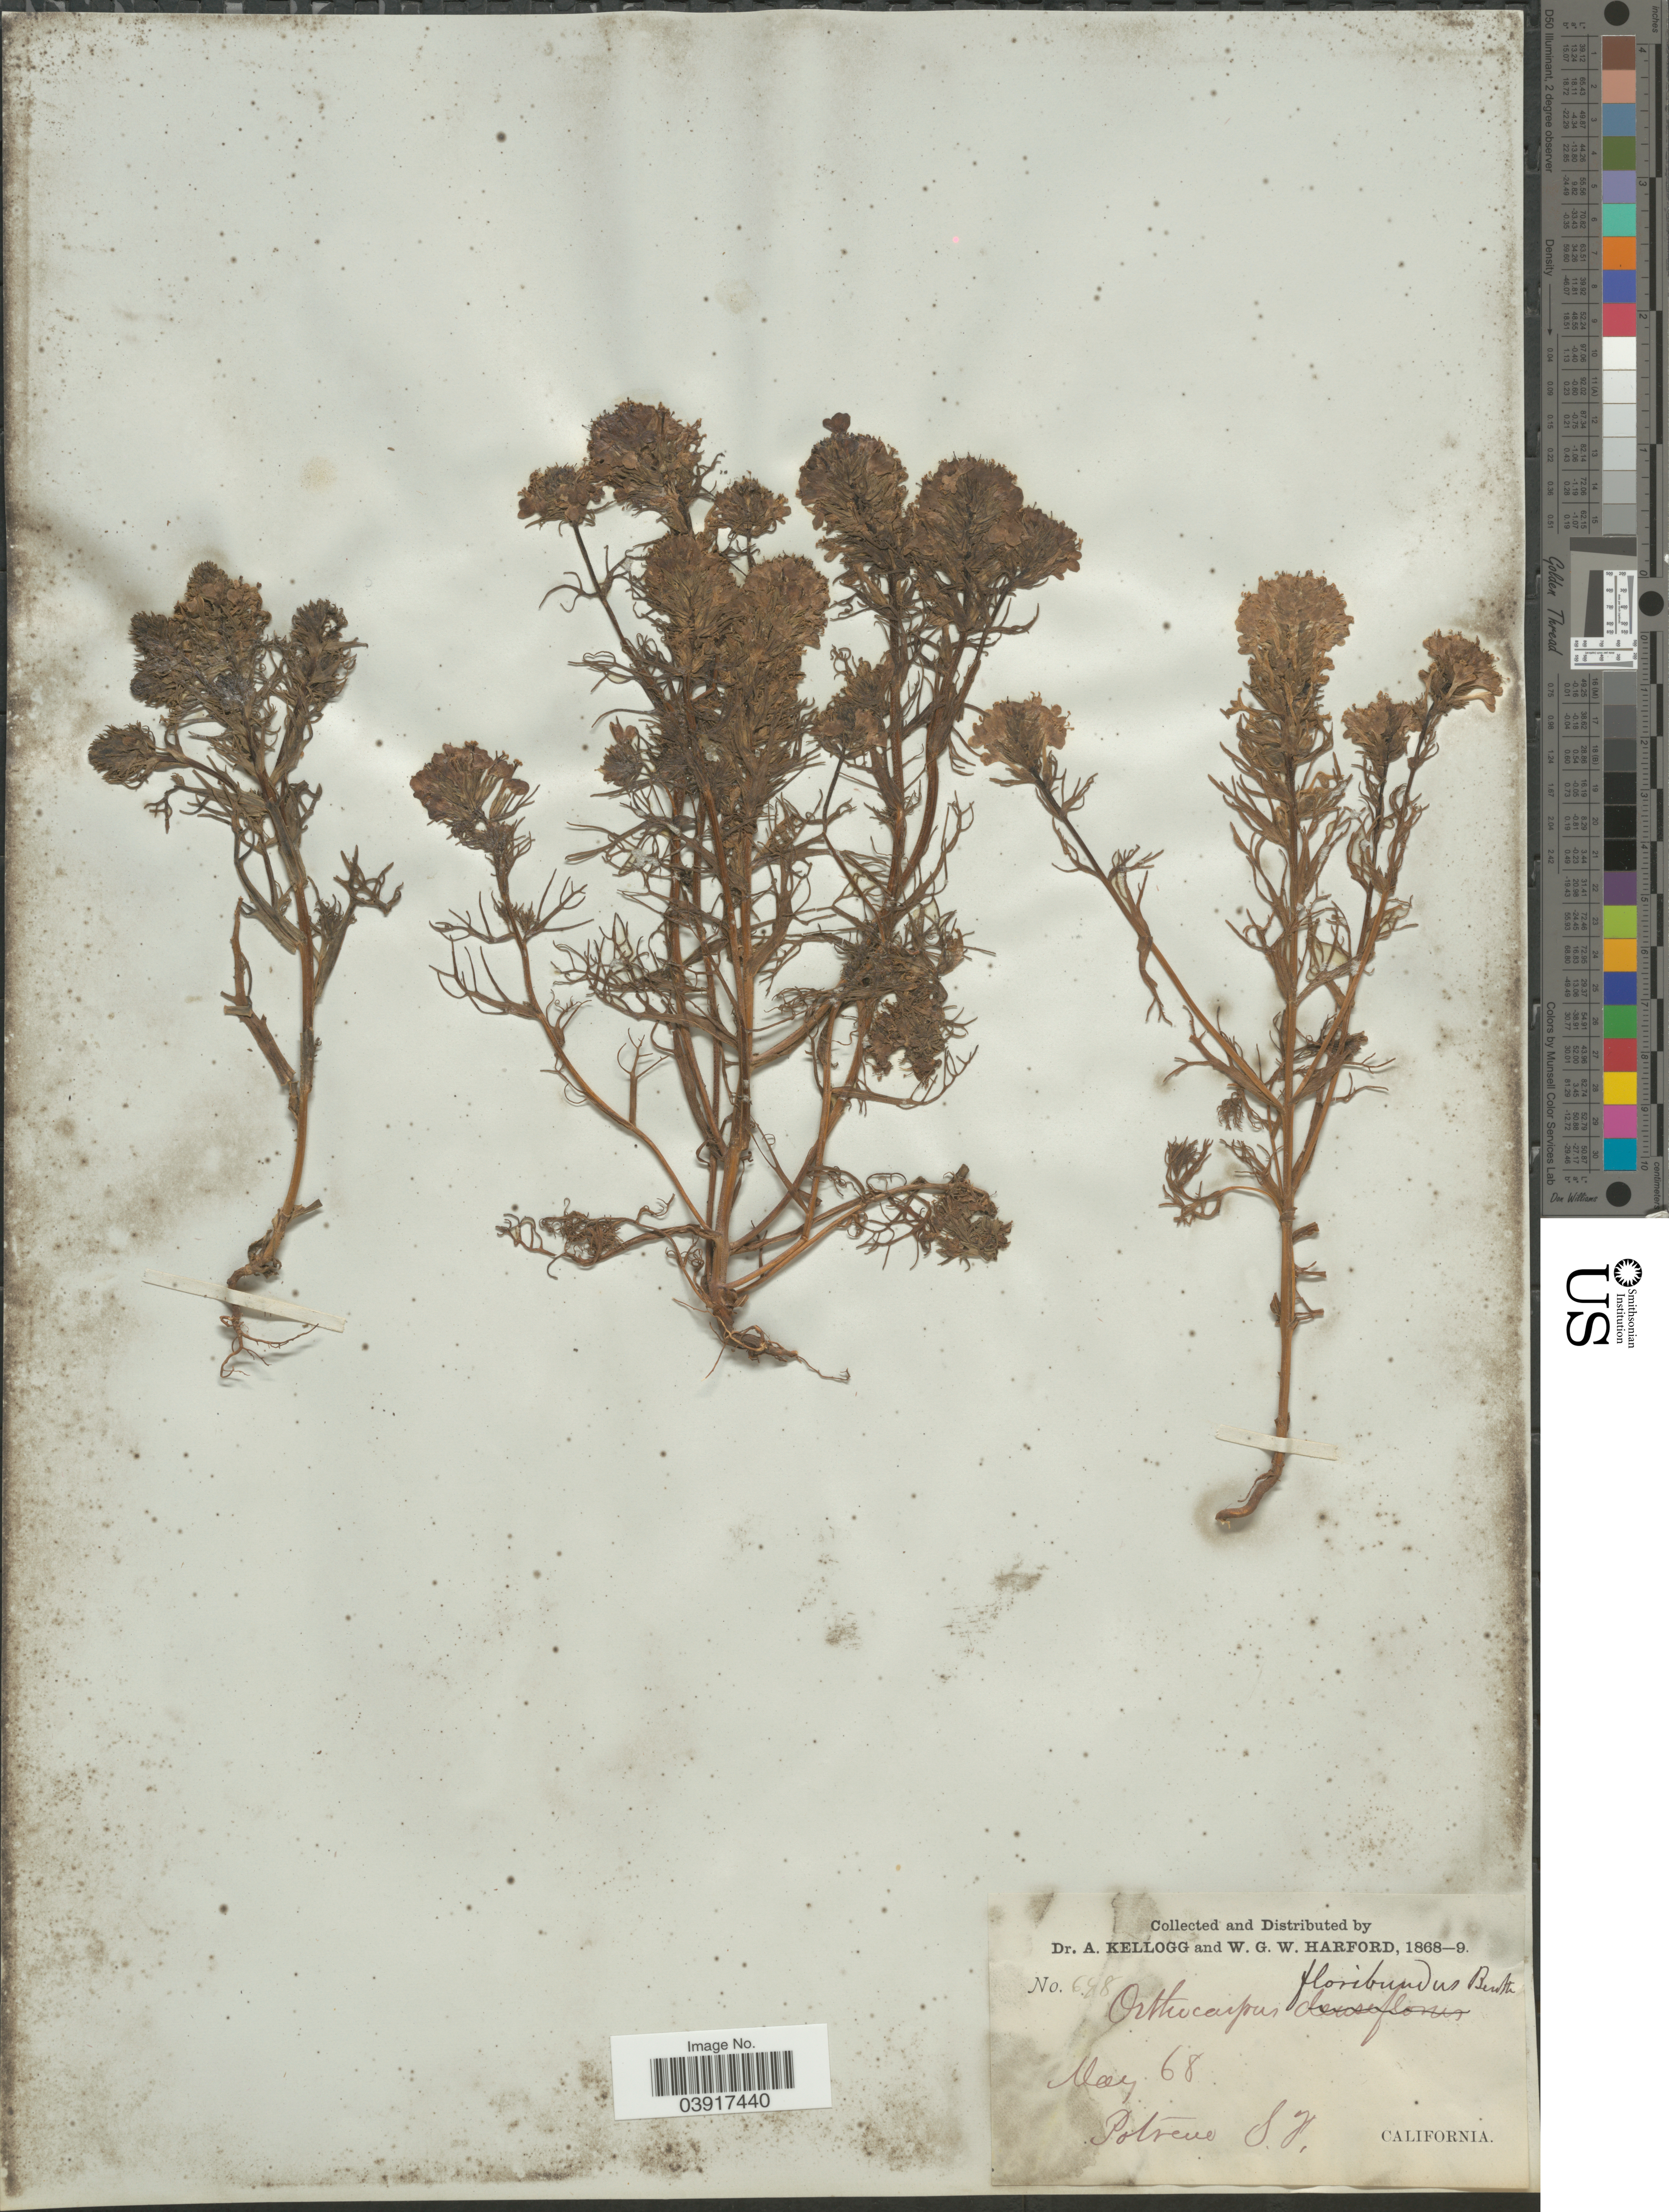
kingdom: Plantae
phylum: Tracheophyta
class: Magnoliopsida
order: Lamiales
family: Orobanchaceae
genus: Orthocarpus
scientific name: Orthocarpus floribundus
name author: Benth.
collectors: A. Kellogg & W. G. W. Harford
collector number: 678*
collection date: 1868-05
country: United States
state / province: California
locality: Potrero, S. D.